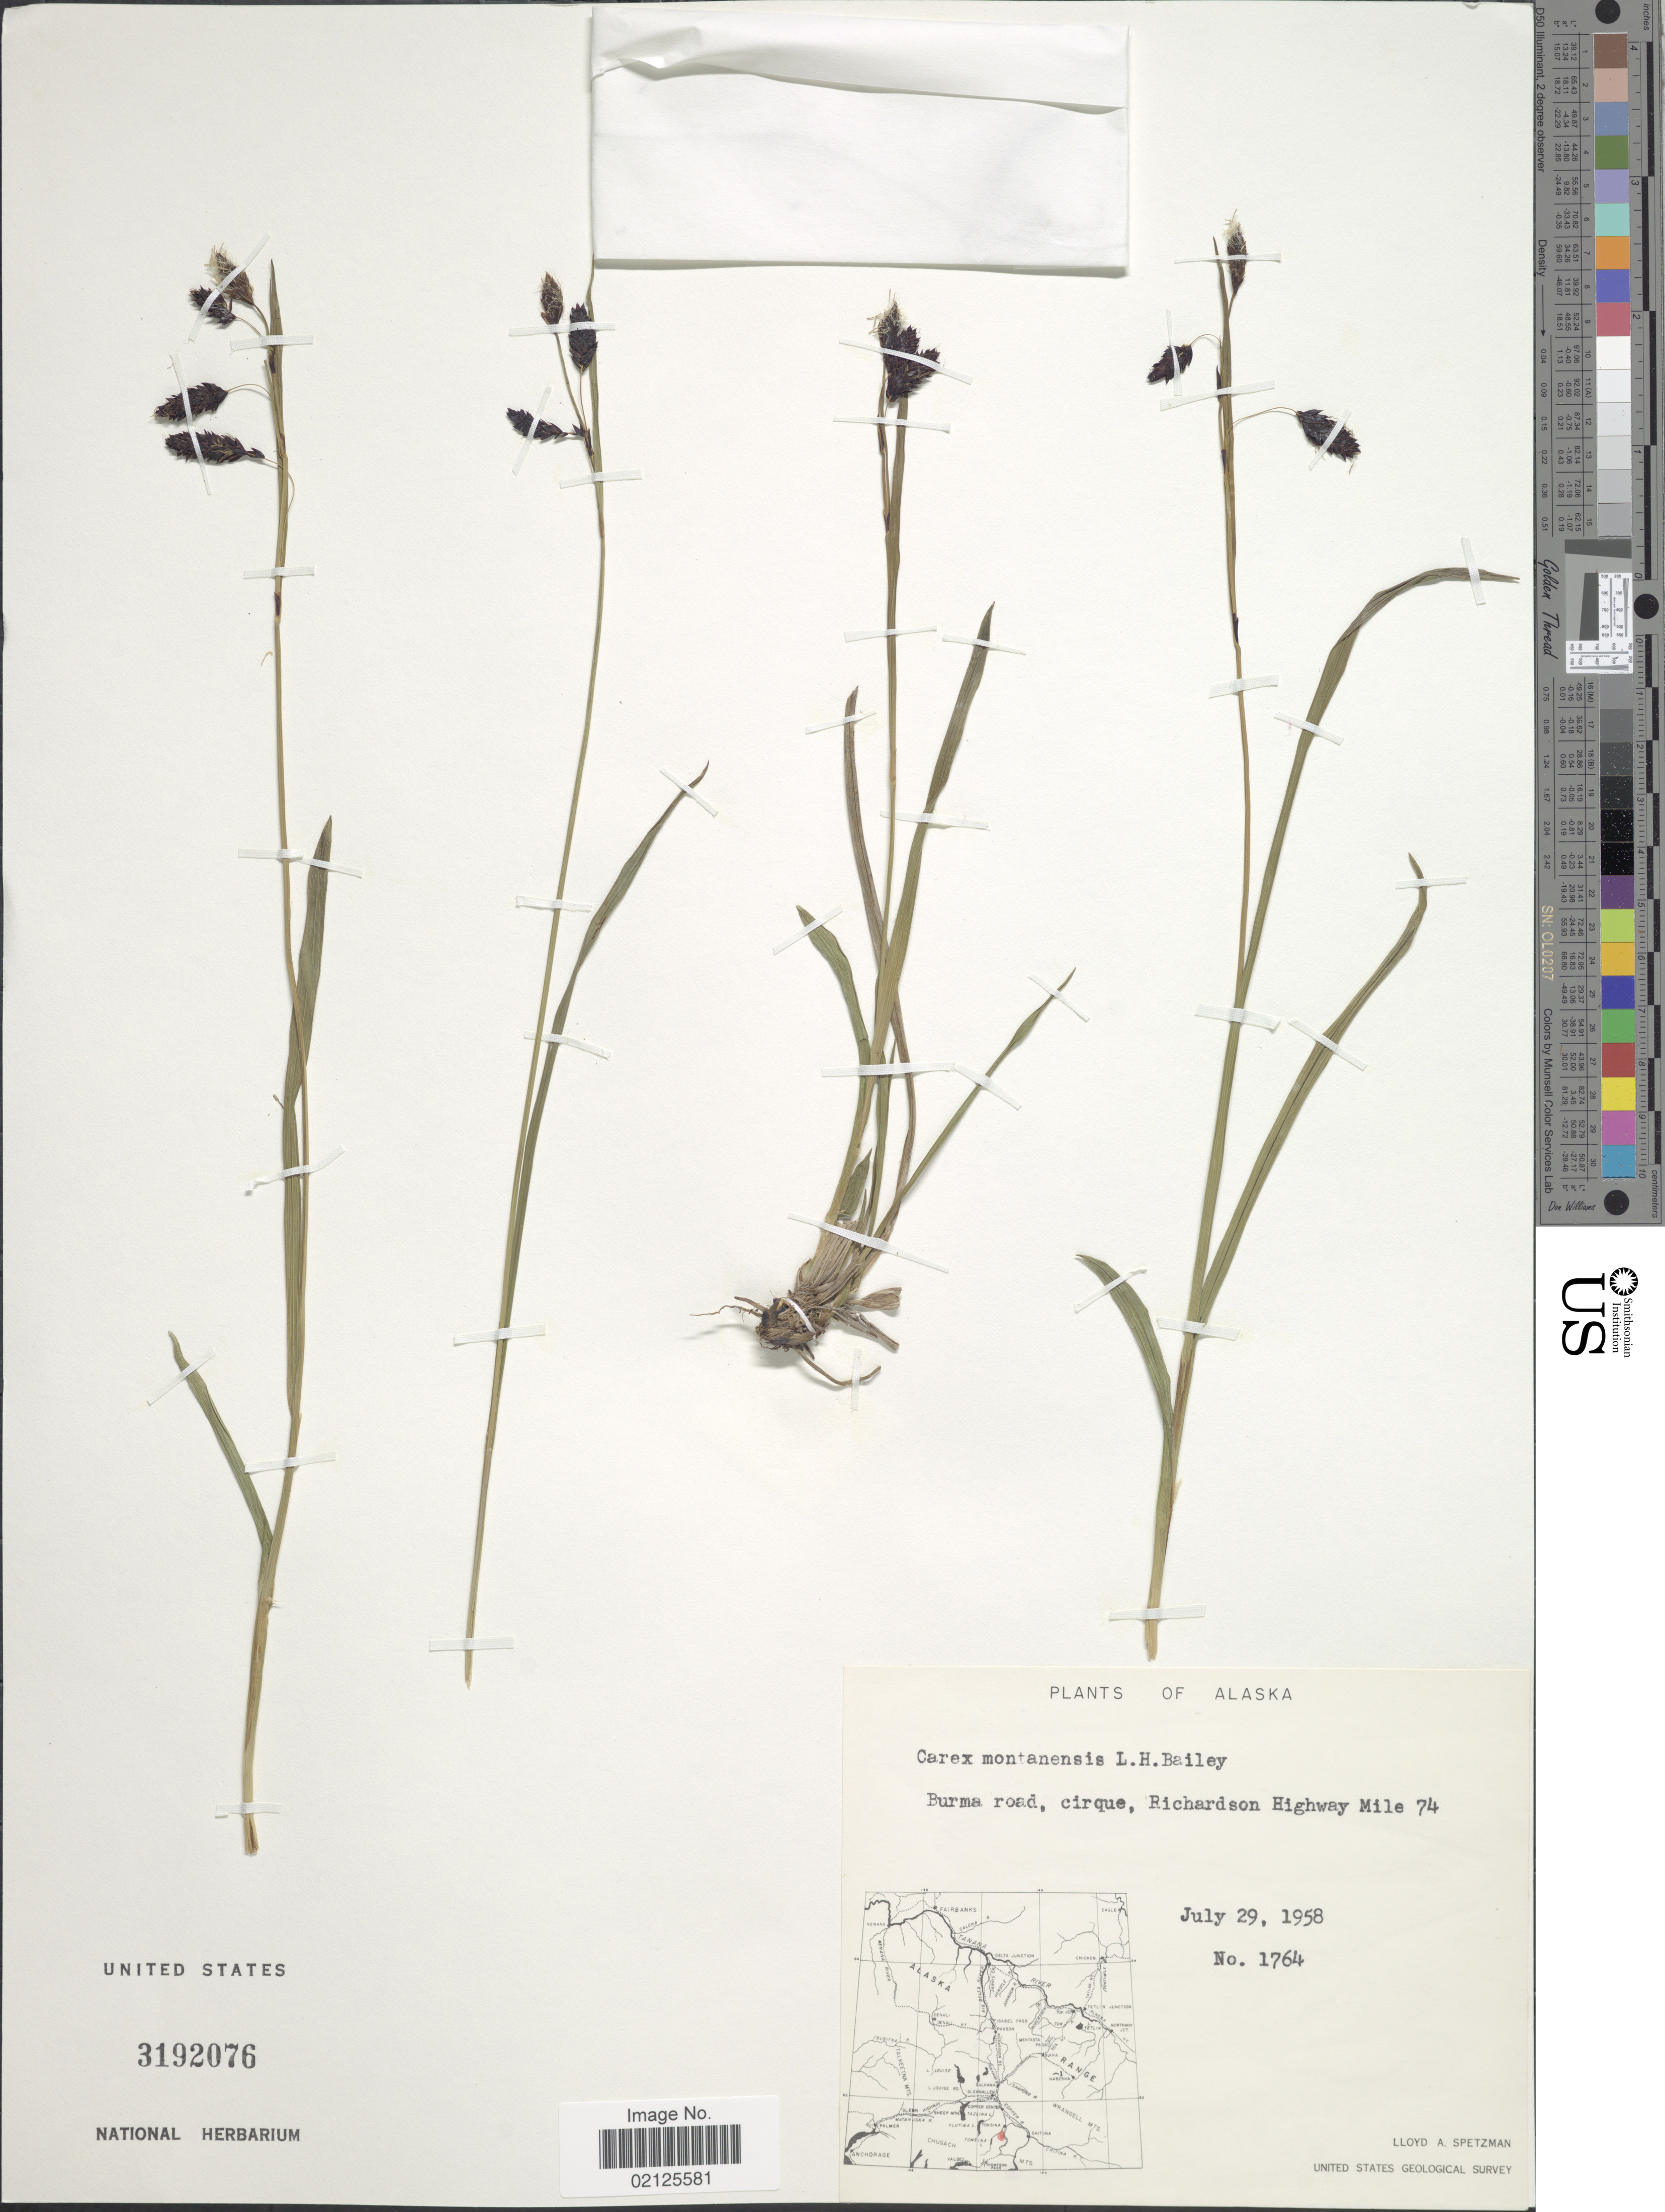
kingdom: Plantae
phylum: Tracheophyta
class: Liliopsida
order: Poales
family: Cyperaceae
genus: Carex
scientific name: Carex podocarpa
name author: R. Br.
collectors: L. Spetzman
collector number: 1764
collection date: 1958-07-29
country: United States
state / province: Alaska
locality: Burma road, cirque, Richardson Highway Mile 74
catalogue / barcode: US 3192076